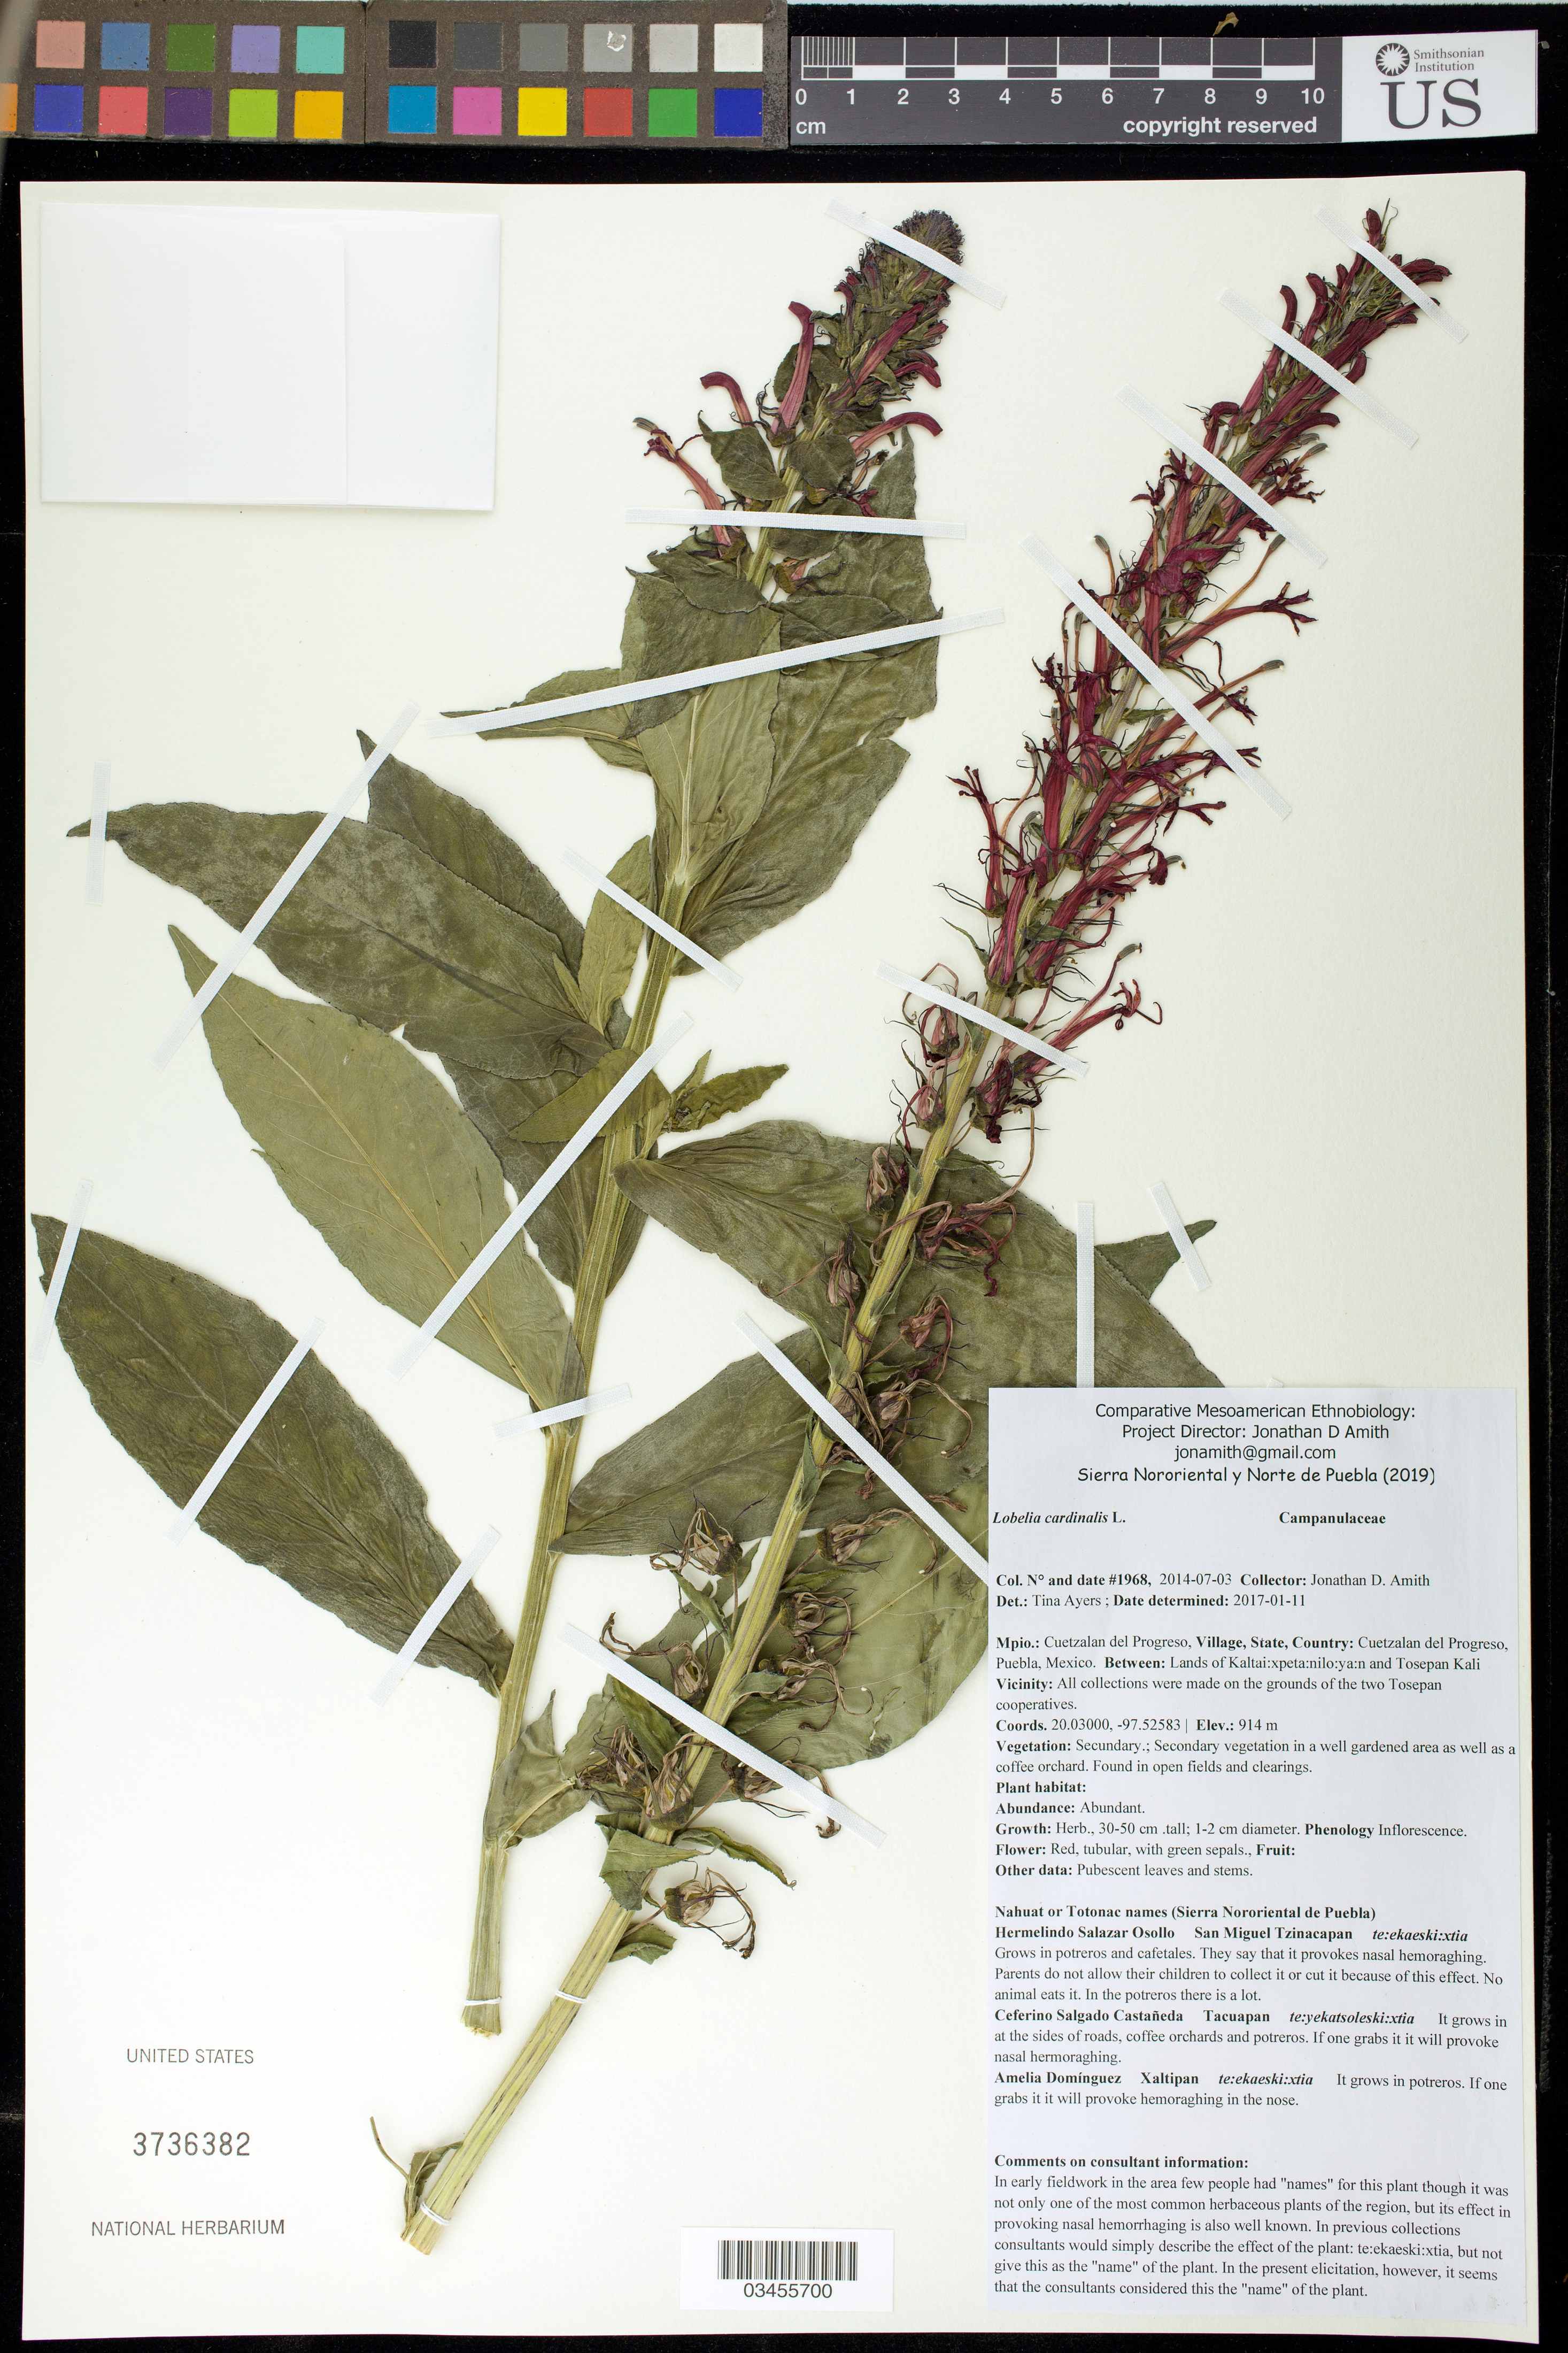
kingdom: Plantae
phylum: Tracheophyta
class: Magnoliopsida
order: Asterales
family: Campanulaceae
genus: Lobelia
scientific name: Lobelia cardinalis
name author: L.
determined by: Ayers, Tina J.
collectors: J. D. Amith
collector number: JDA_01968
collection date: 2014-07-03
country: México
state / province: Puebla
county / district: Cuetzalan del Progreso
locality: PUEBLO: Cuetzalan; LOCALIDAD EXACTA: All collections were made on the grounds of the two Tosepan cooperatives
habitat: Secondary vegetation in a well gardened area as well as a coffee orchard. Found in open fields and clearings.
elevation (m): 914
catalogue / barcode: US 3736382